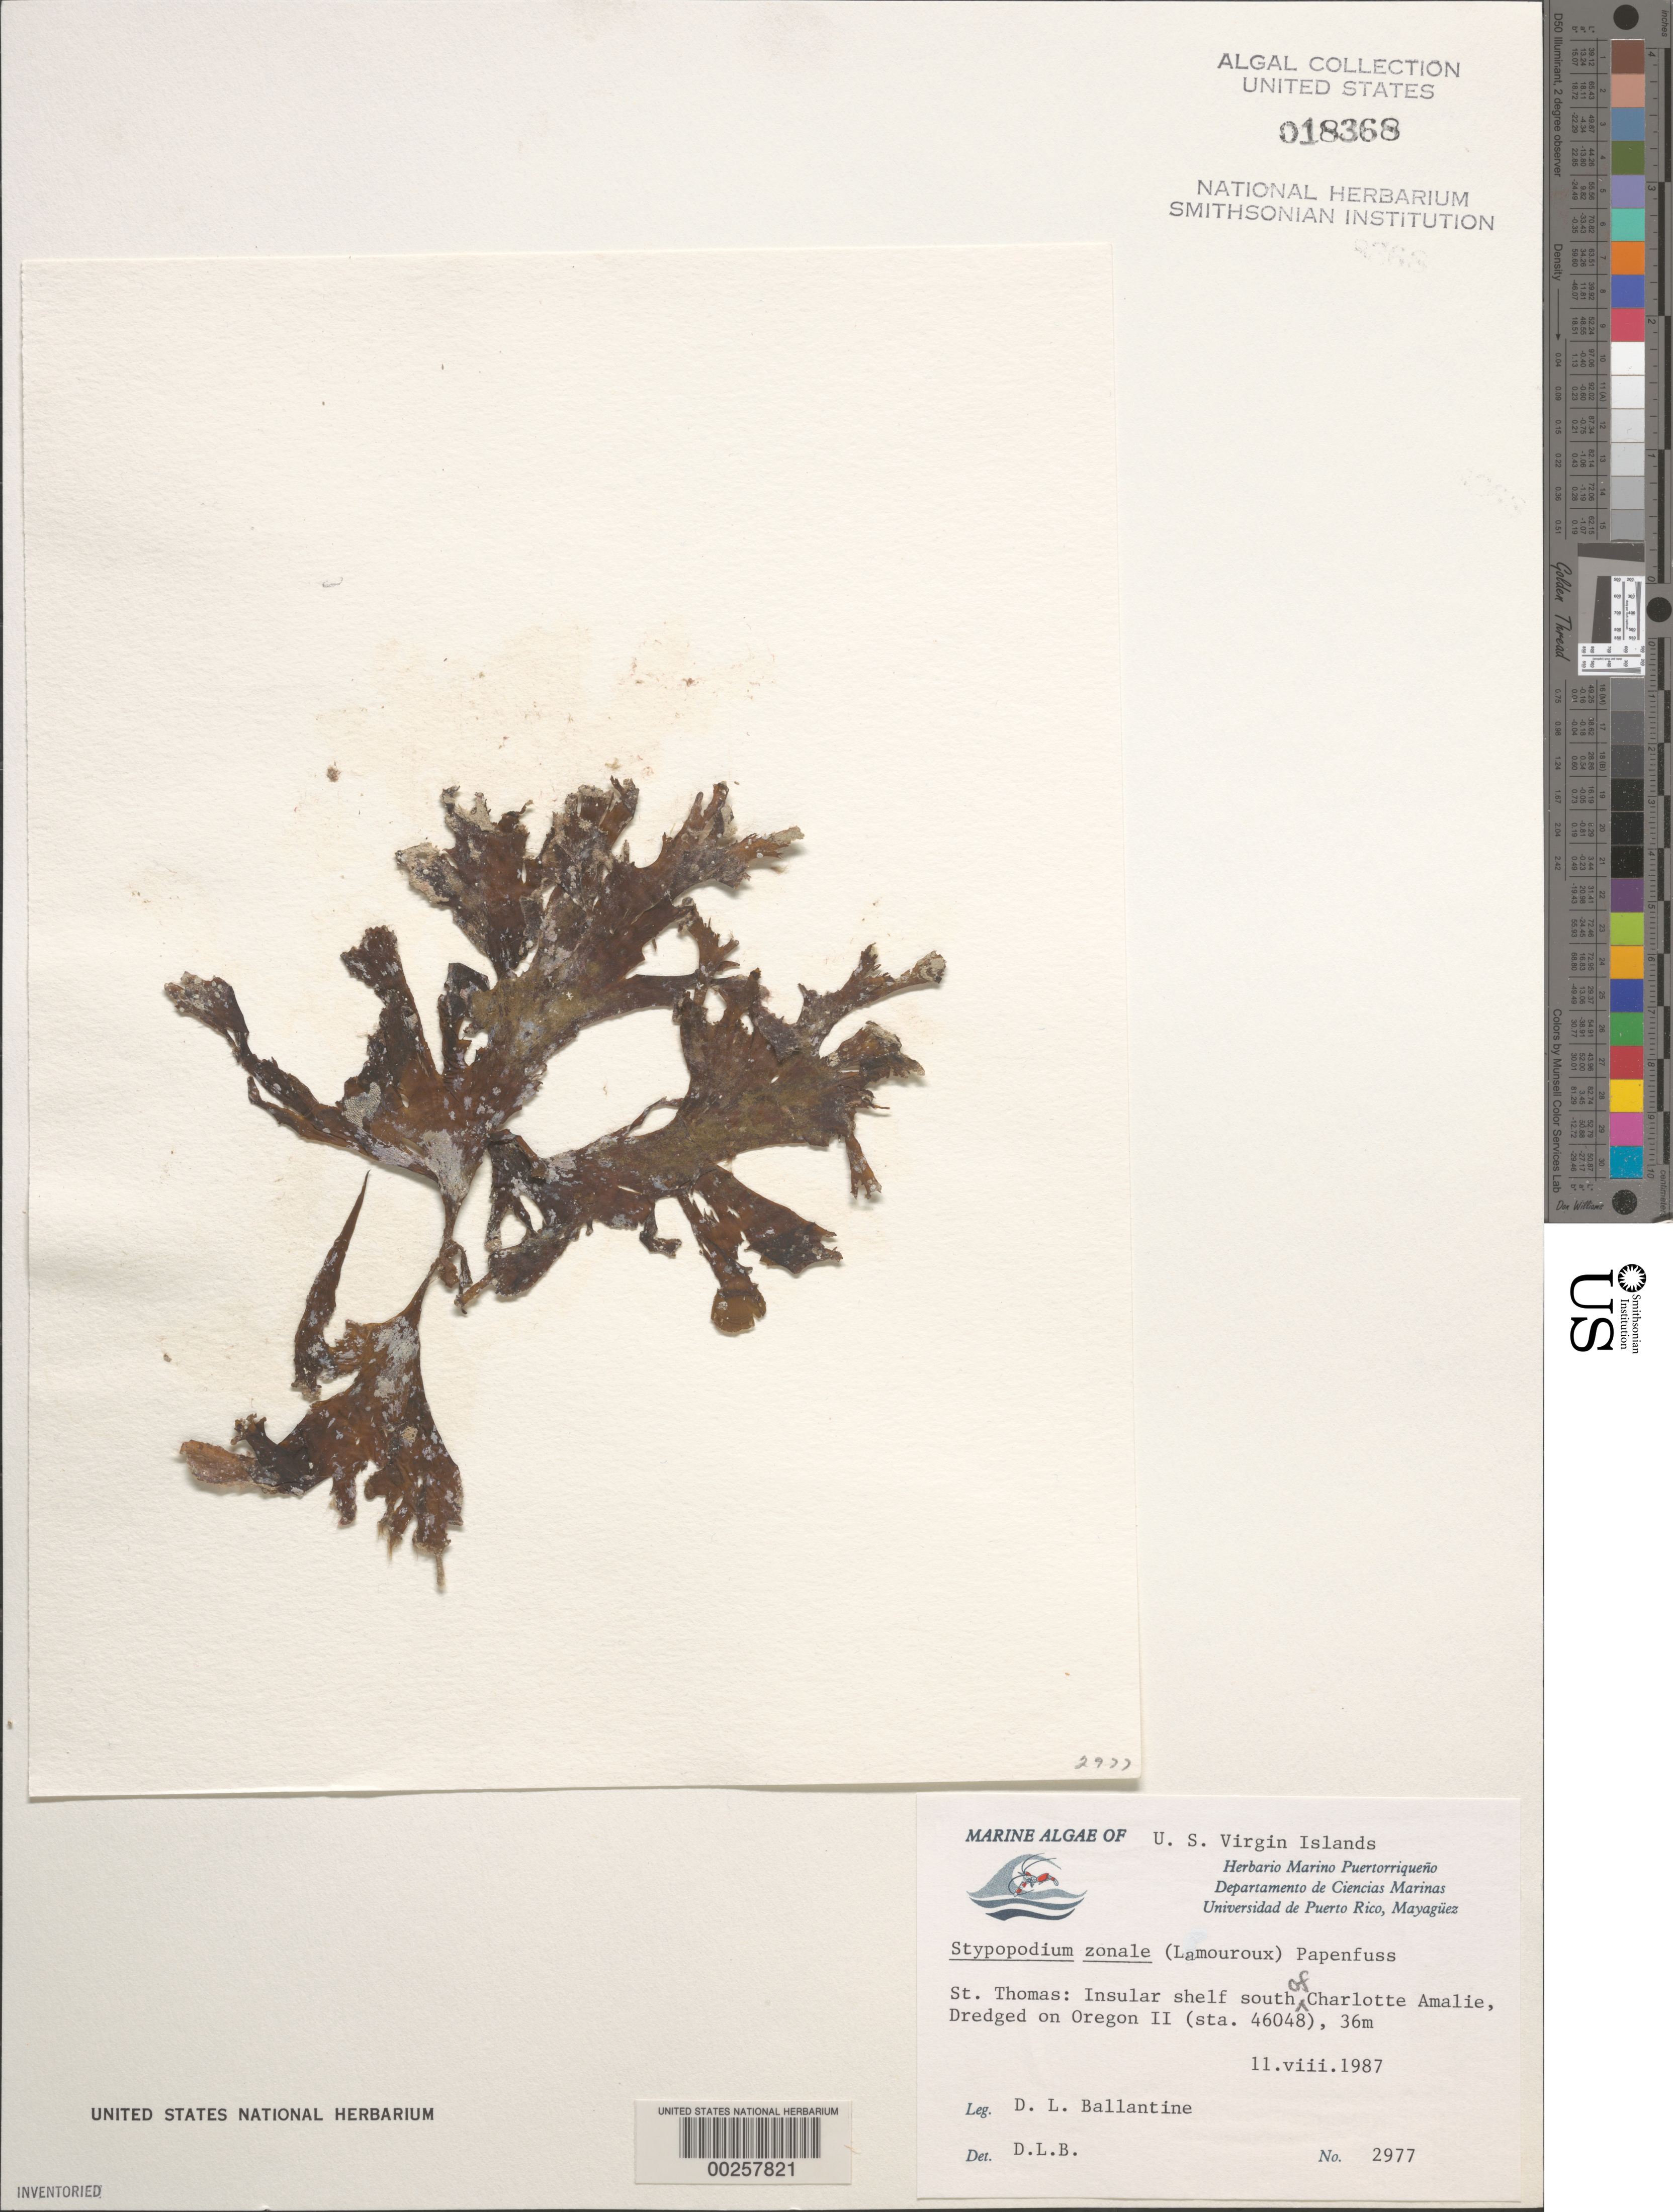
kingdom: Chromista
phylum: Ochrophyta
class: Phaeophyceae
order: Dictyotales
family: Dictyotaceae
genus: Stypopodium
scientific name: Stypopodium zonale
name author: (J.V.Lamouroux) Papenf.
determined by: Ballantine, D. L.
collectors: D.L. Ballantine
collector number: DLB 2977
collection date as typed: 11 Aug 1987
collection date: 1987-08-11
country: U.S. Virgin Islands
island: St. Thomas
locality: South of Charlotte Amalie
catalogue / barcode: US 18368